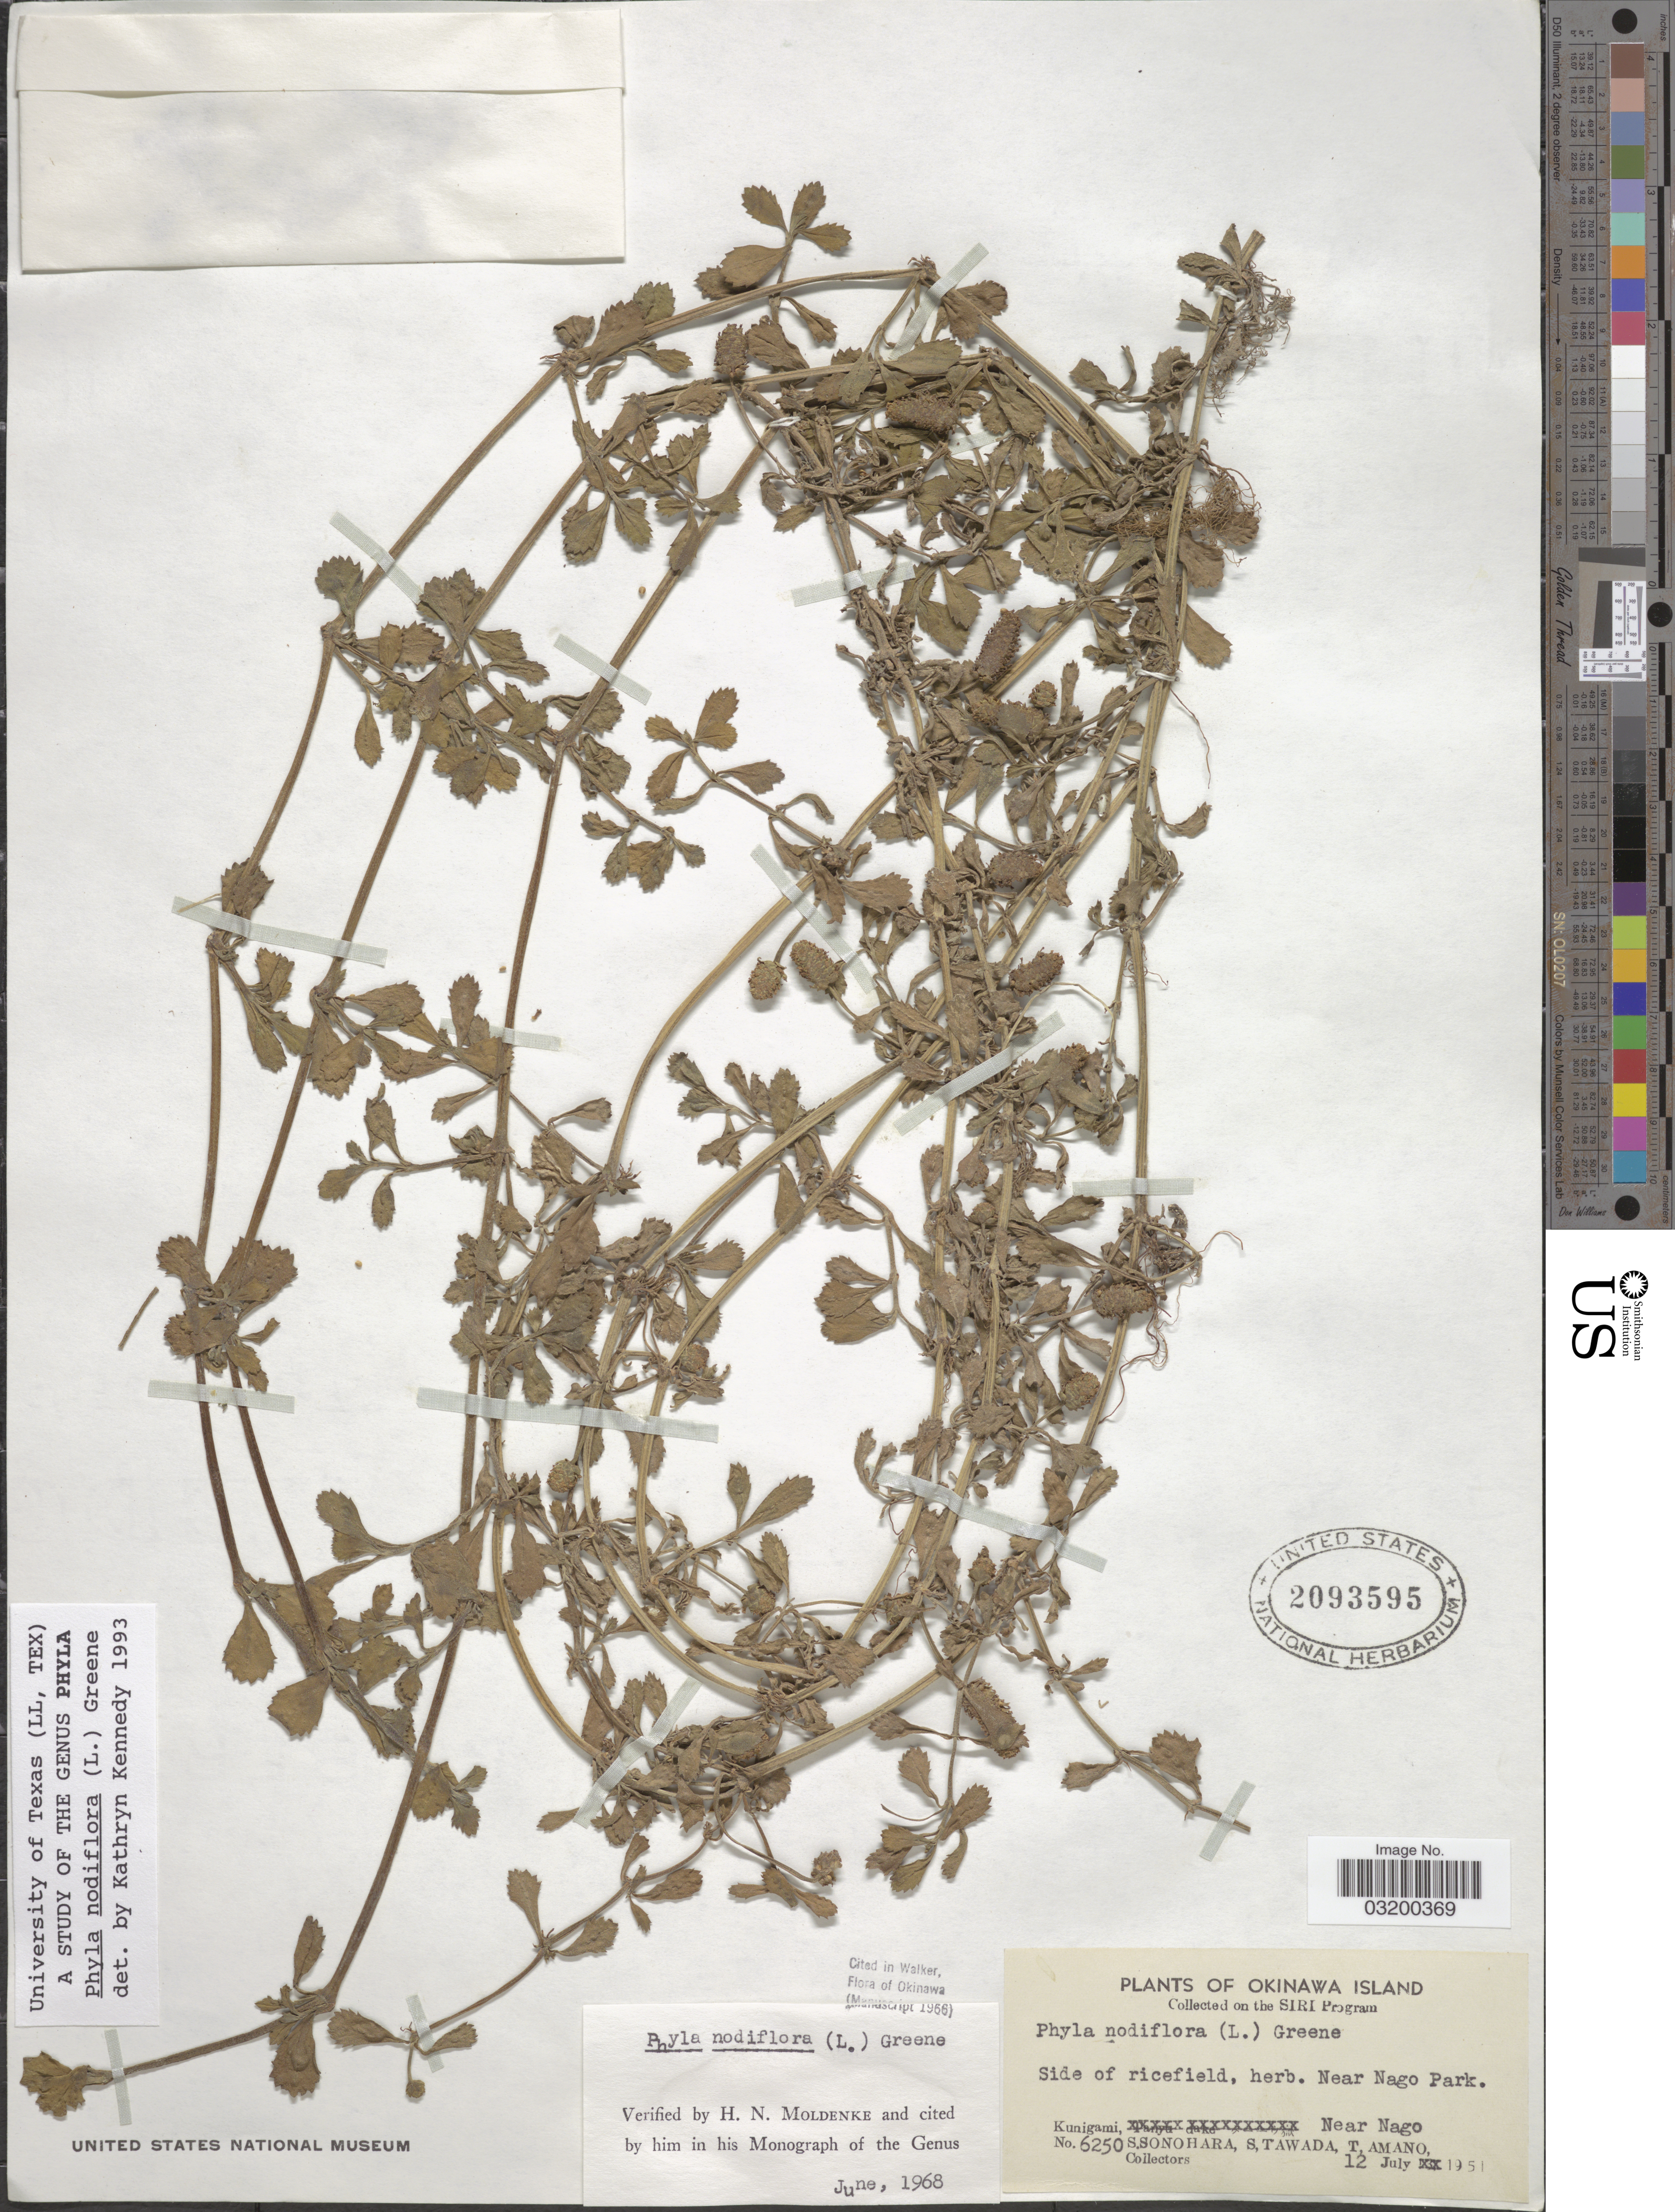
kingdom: Plantae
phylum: Tracheophyta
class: Magnoliopsida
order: Lamiales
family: Verbenaceae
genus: Phyla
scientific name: Phyla nodiflora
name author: (L.) Greene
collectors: S. Sonohara, S. Tawada & T. Amano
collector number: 6250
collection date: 1951-07-12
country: Japan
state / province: Okinawa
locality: Okinawa Island. Near Nago Park. Kunigami, Near Nago.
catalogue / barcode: US 2093595